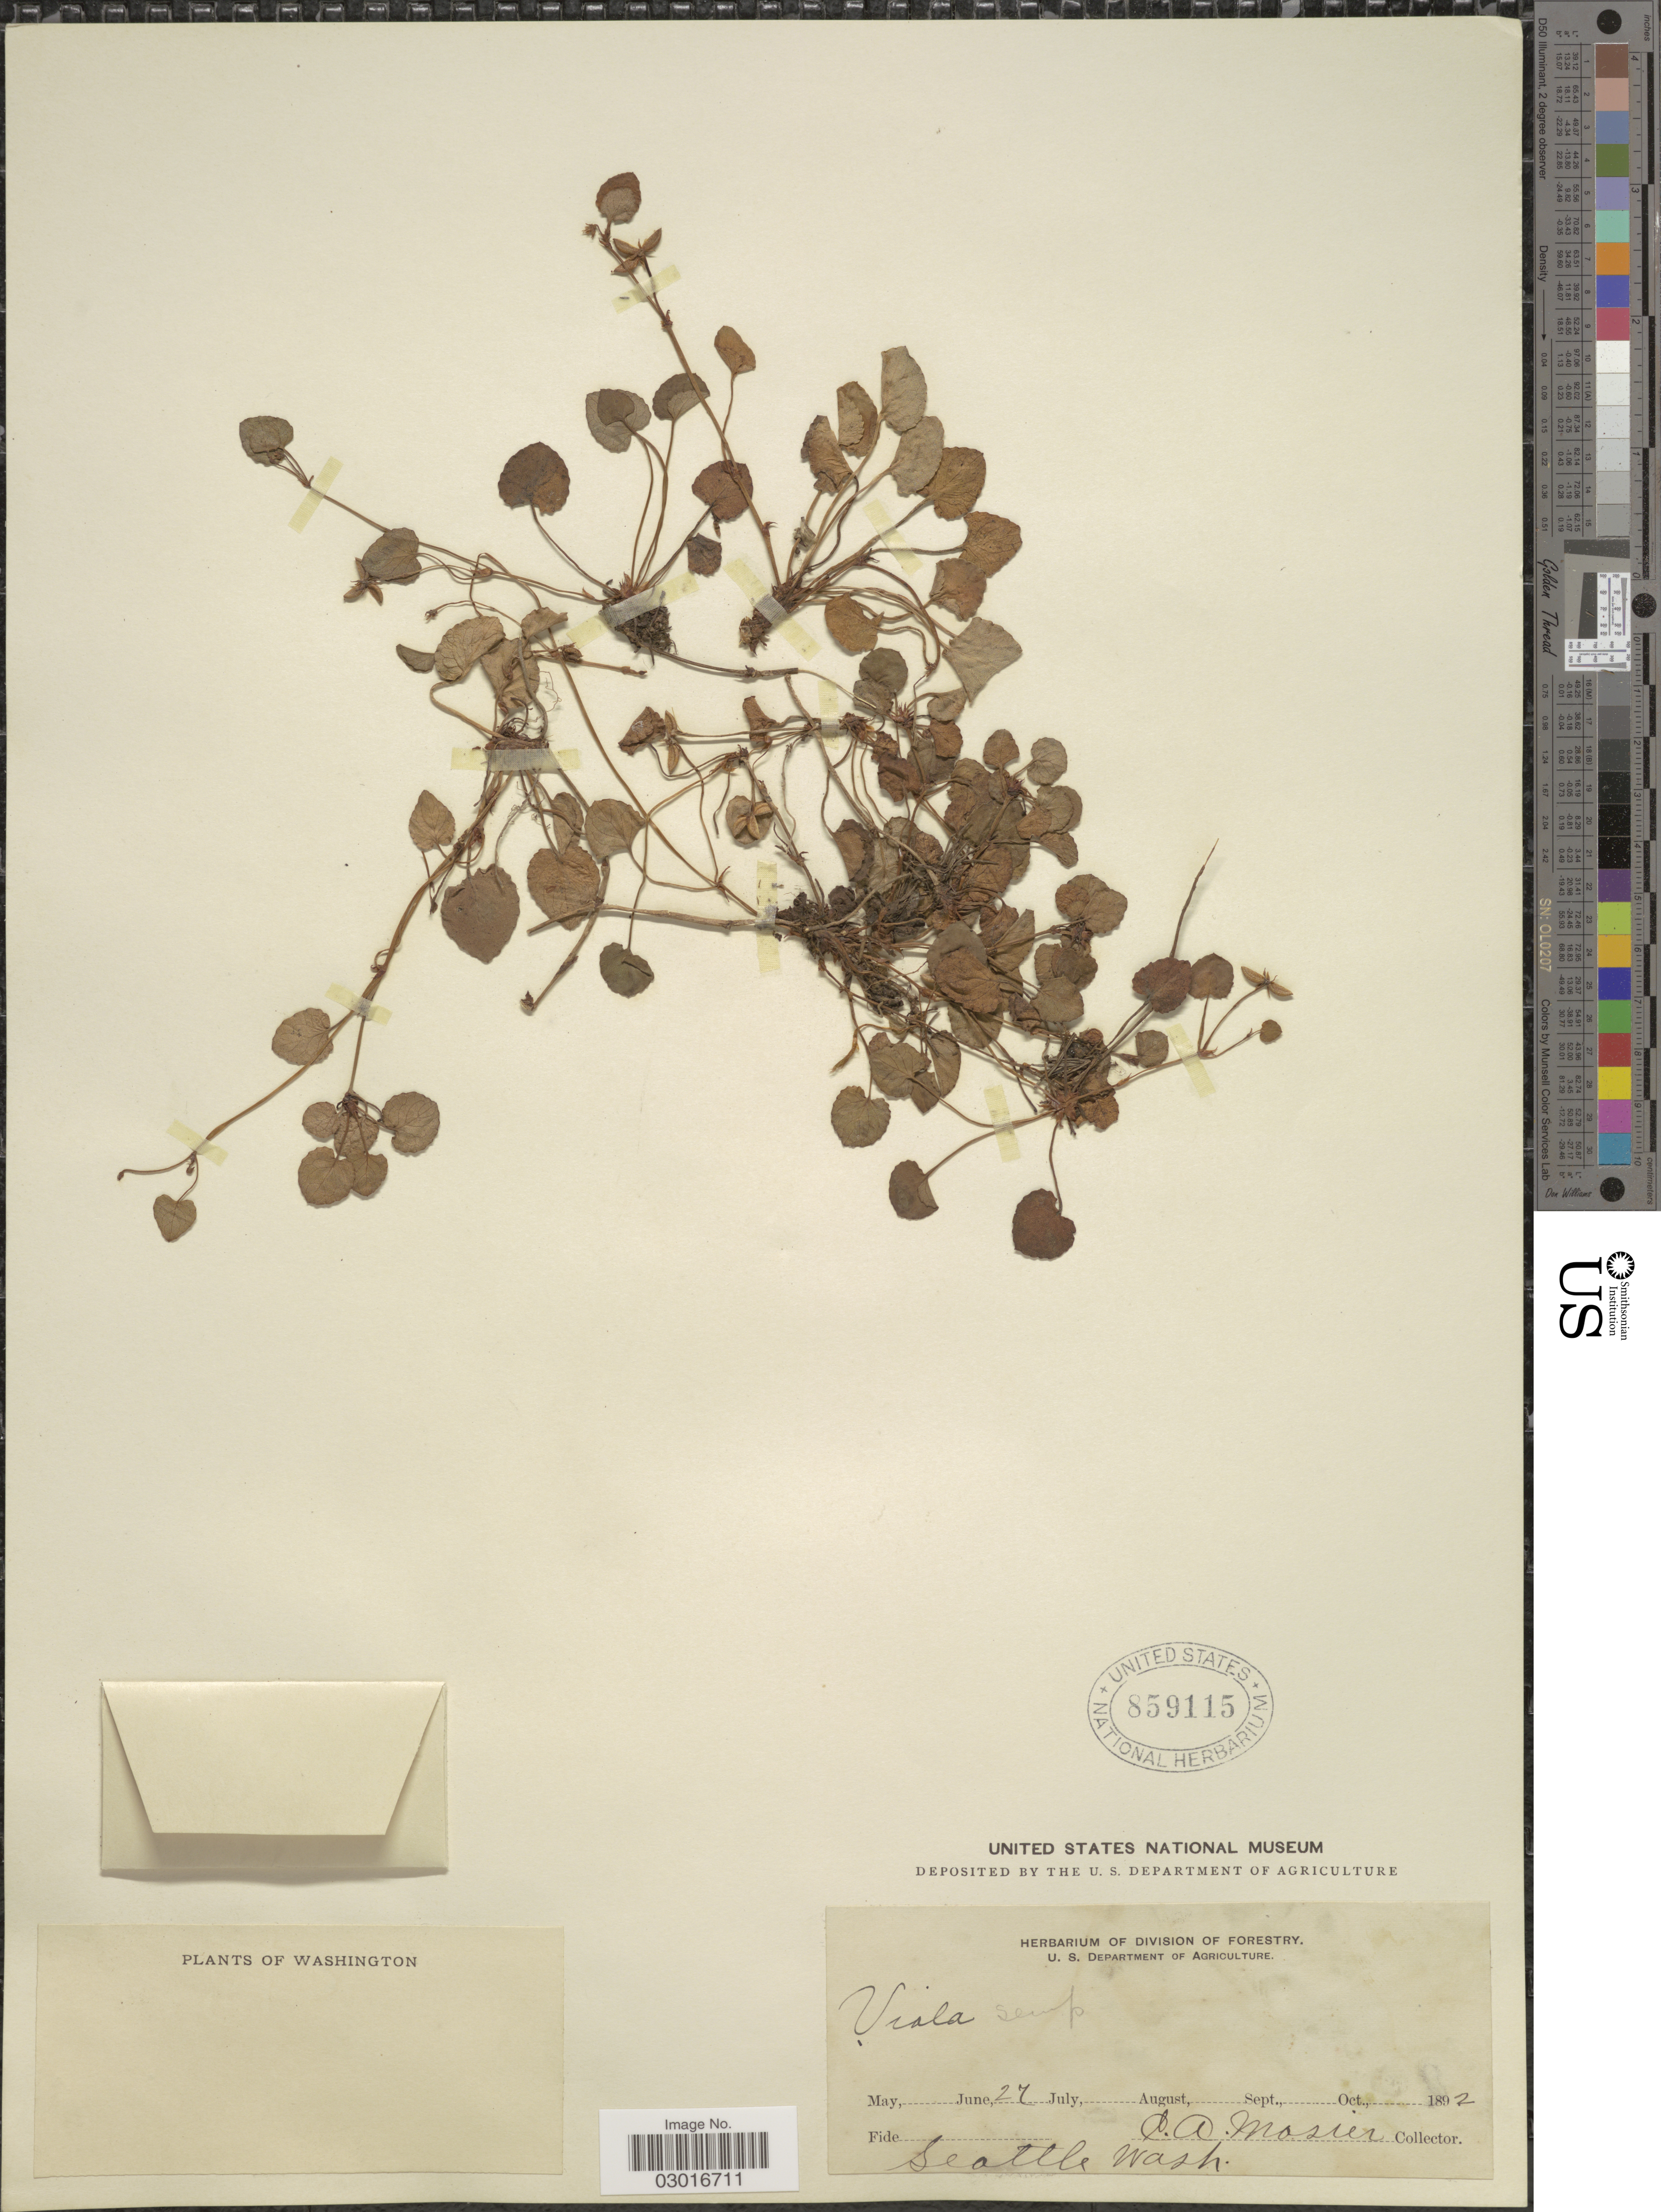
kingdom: Plantae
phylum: Tracheophyta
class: Magnoliopsida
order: Malpighiales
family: Violaceae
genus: Viola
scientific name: Viola sempervirens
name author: Greene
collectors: C. A. Mosier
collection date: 1892-06-27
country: United States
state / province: Washington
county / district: King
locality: Seattle.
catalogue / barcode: US 859115